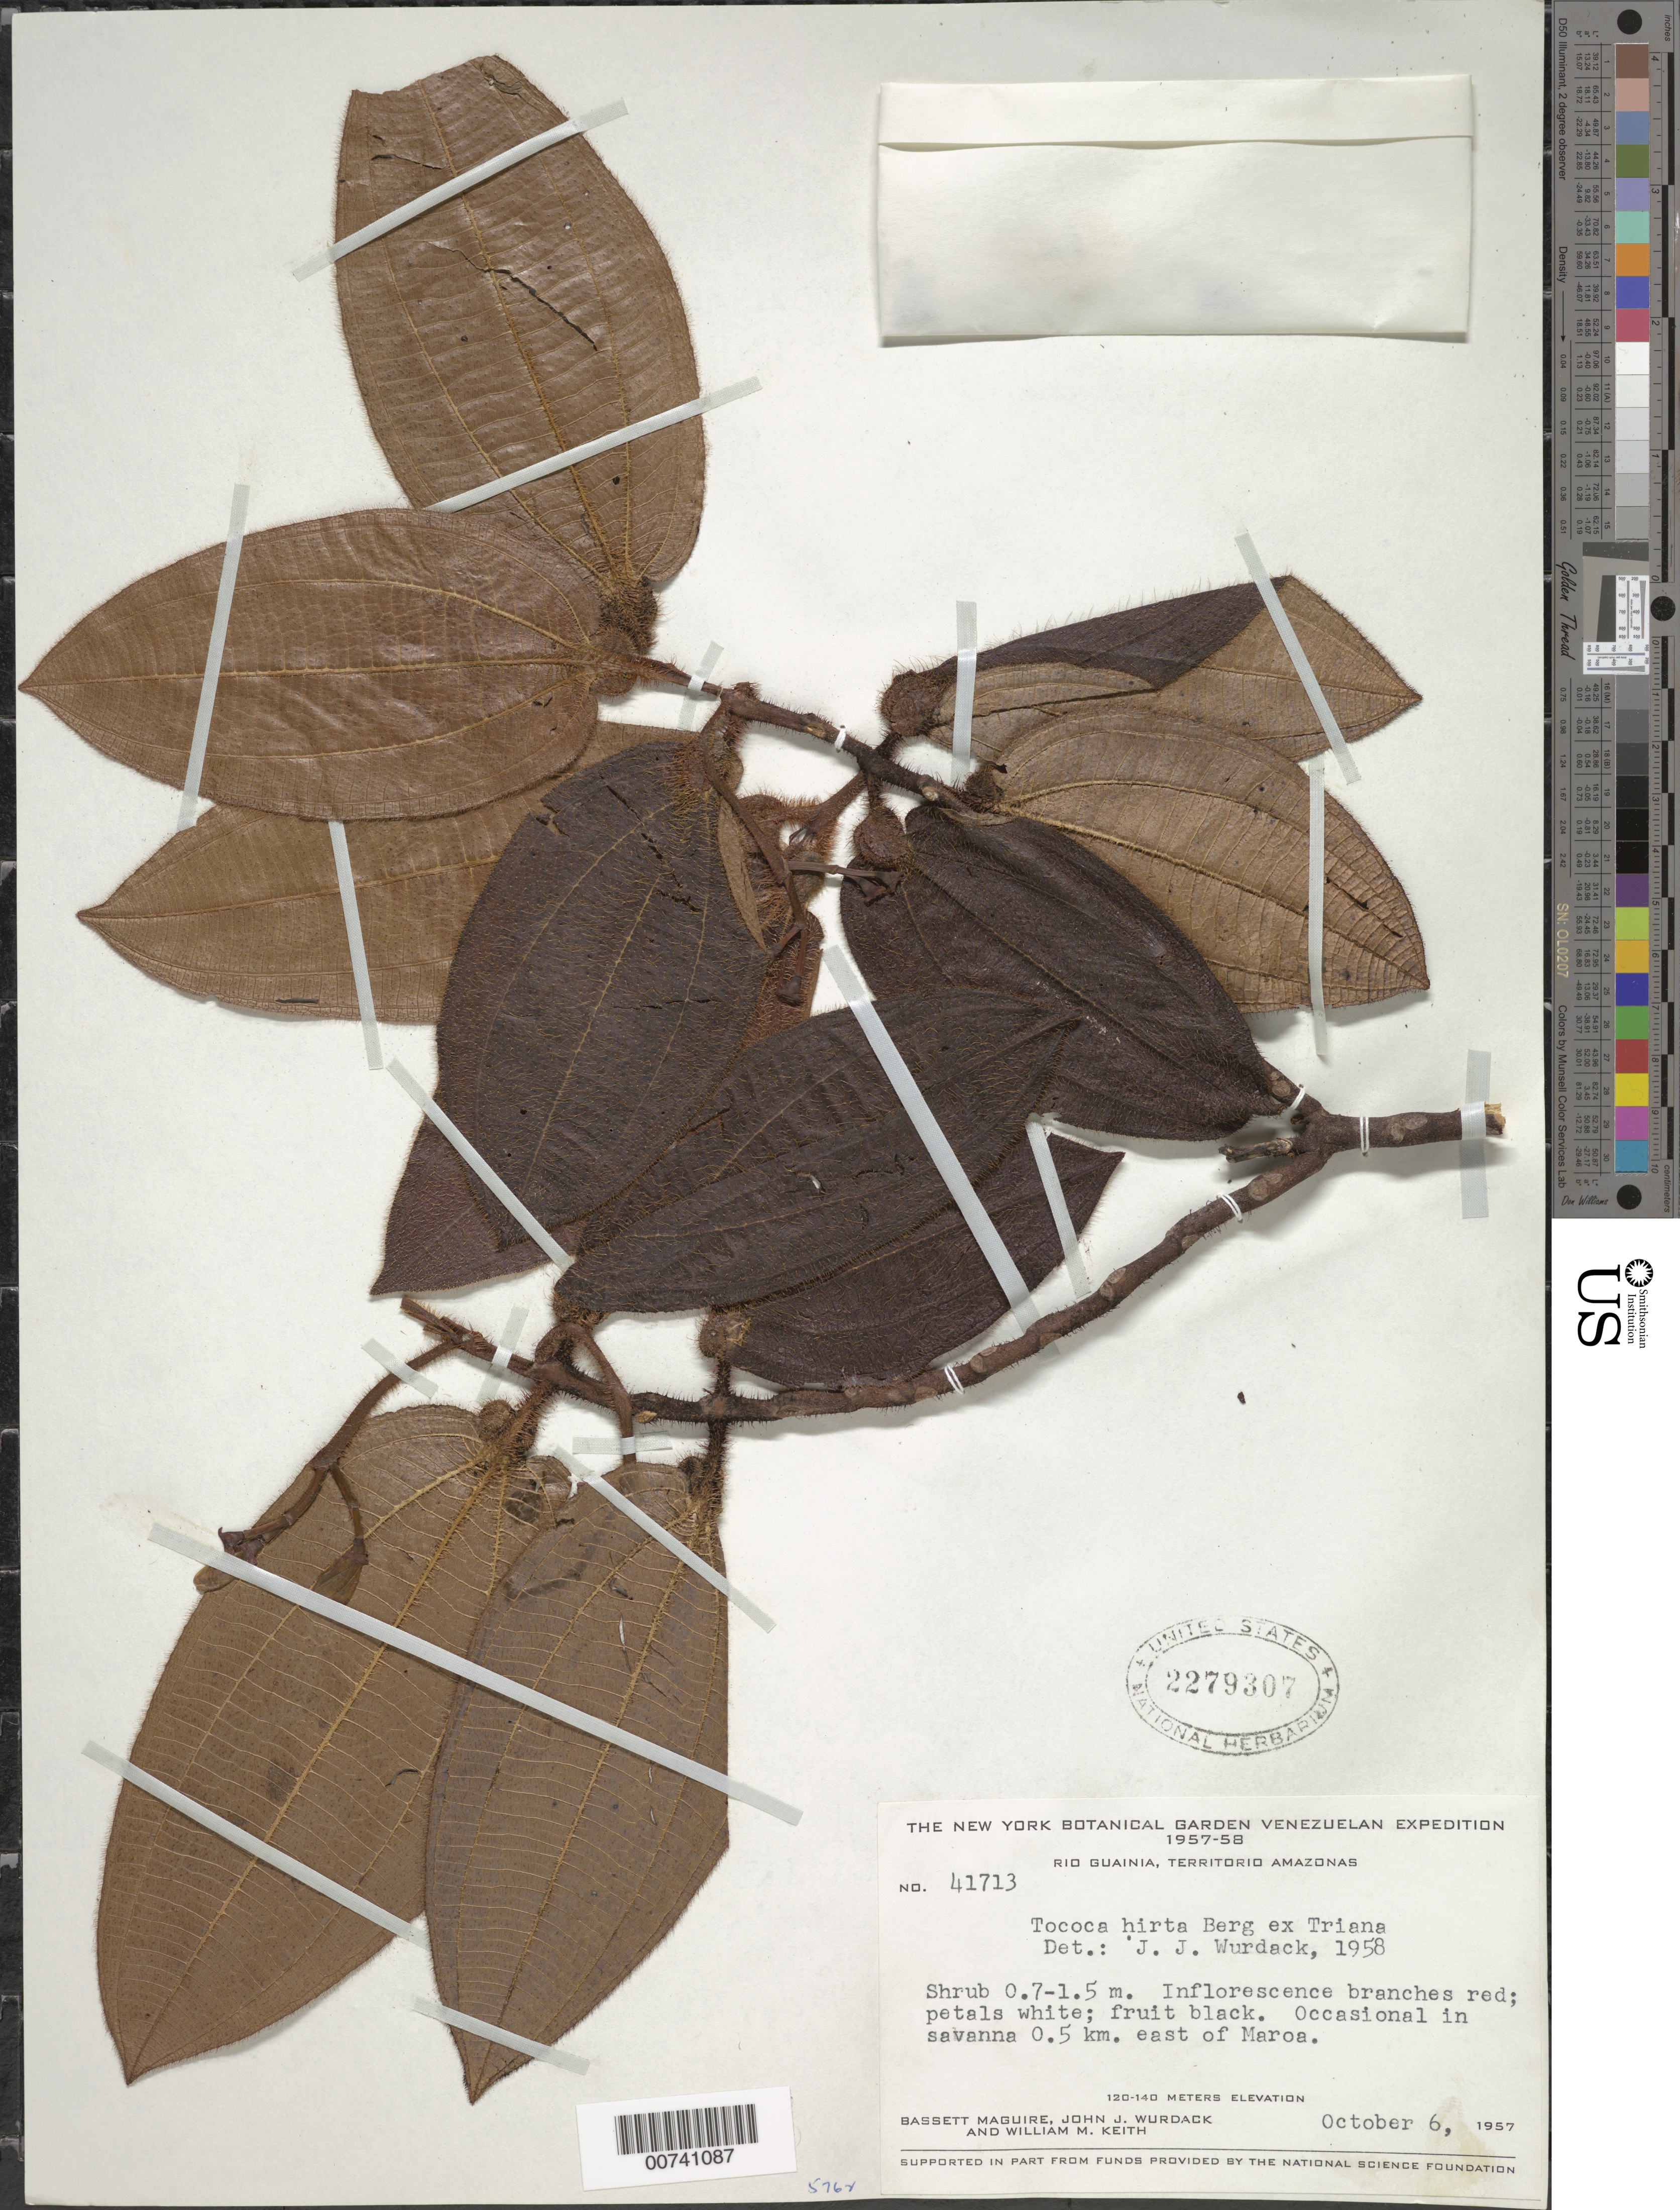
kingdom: Plantae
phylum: Tracheophyta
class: Magnoliopsida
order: Myrtales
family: Melastomataceae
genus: Tococa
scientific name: Tococa hirta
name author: O. Berg ex Triana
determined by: Wurdack, John J., (US), US (UNITED STATES)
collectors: B. Maguire, J. J. Wurdack & W. Keith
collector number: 41713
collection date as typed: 6-Oct-57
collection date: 1957-10-06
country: Venezuela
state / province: Amazonas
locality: Río Guainía, 5 km E of Maroa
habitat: Savanna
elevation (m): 120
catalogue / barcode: US 2279307